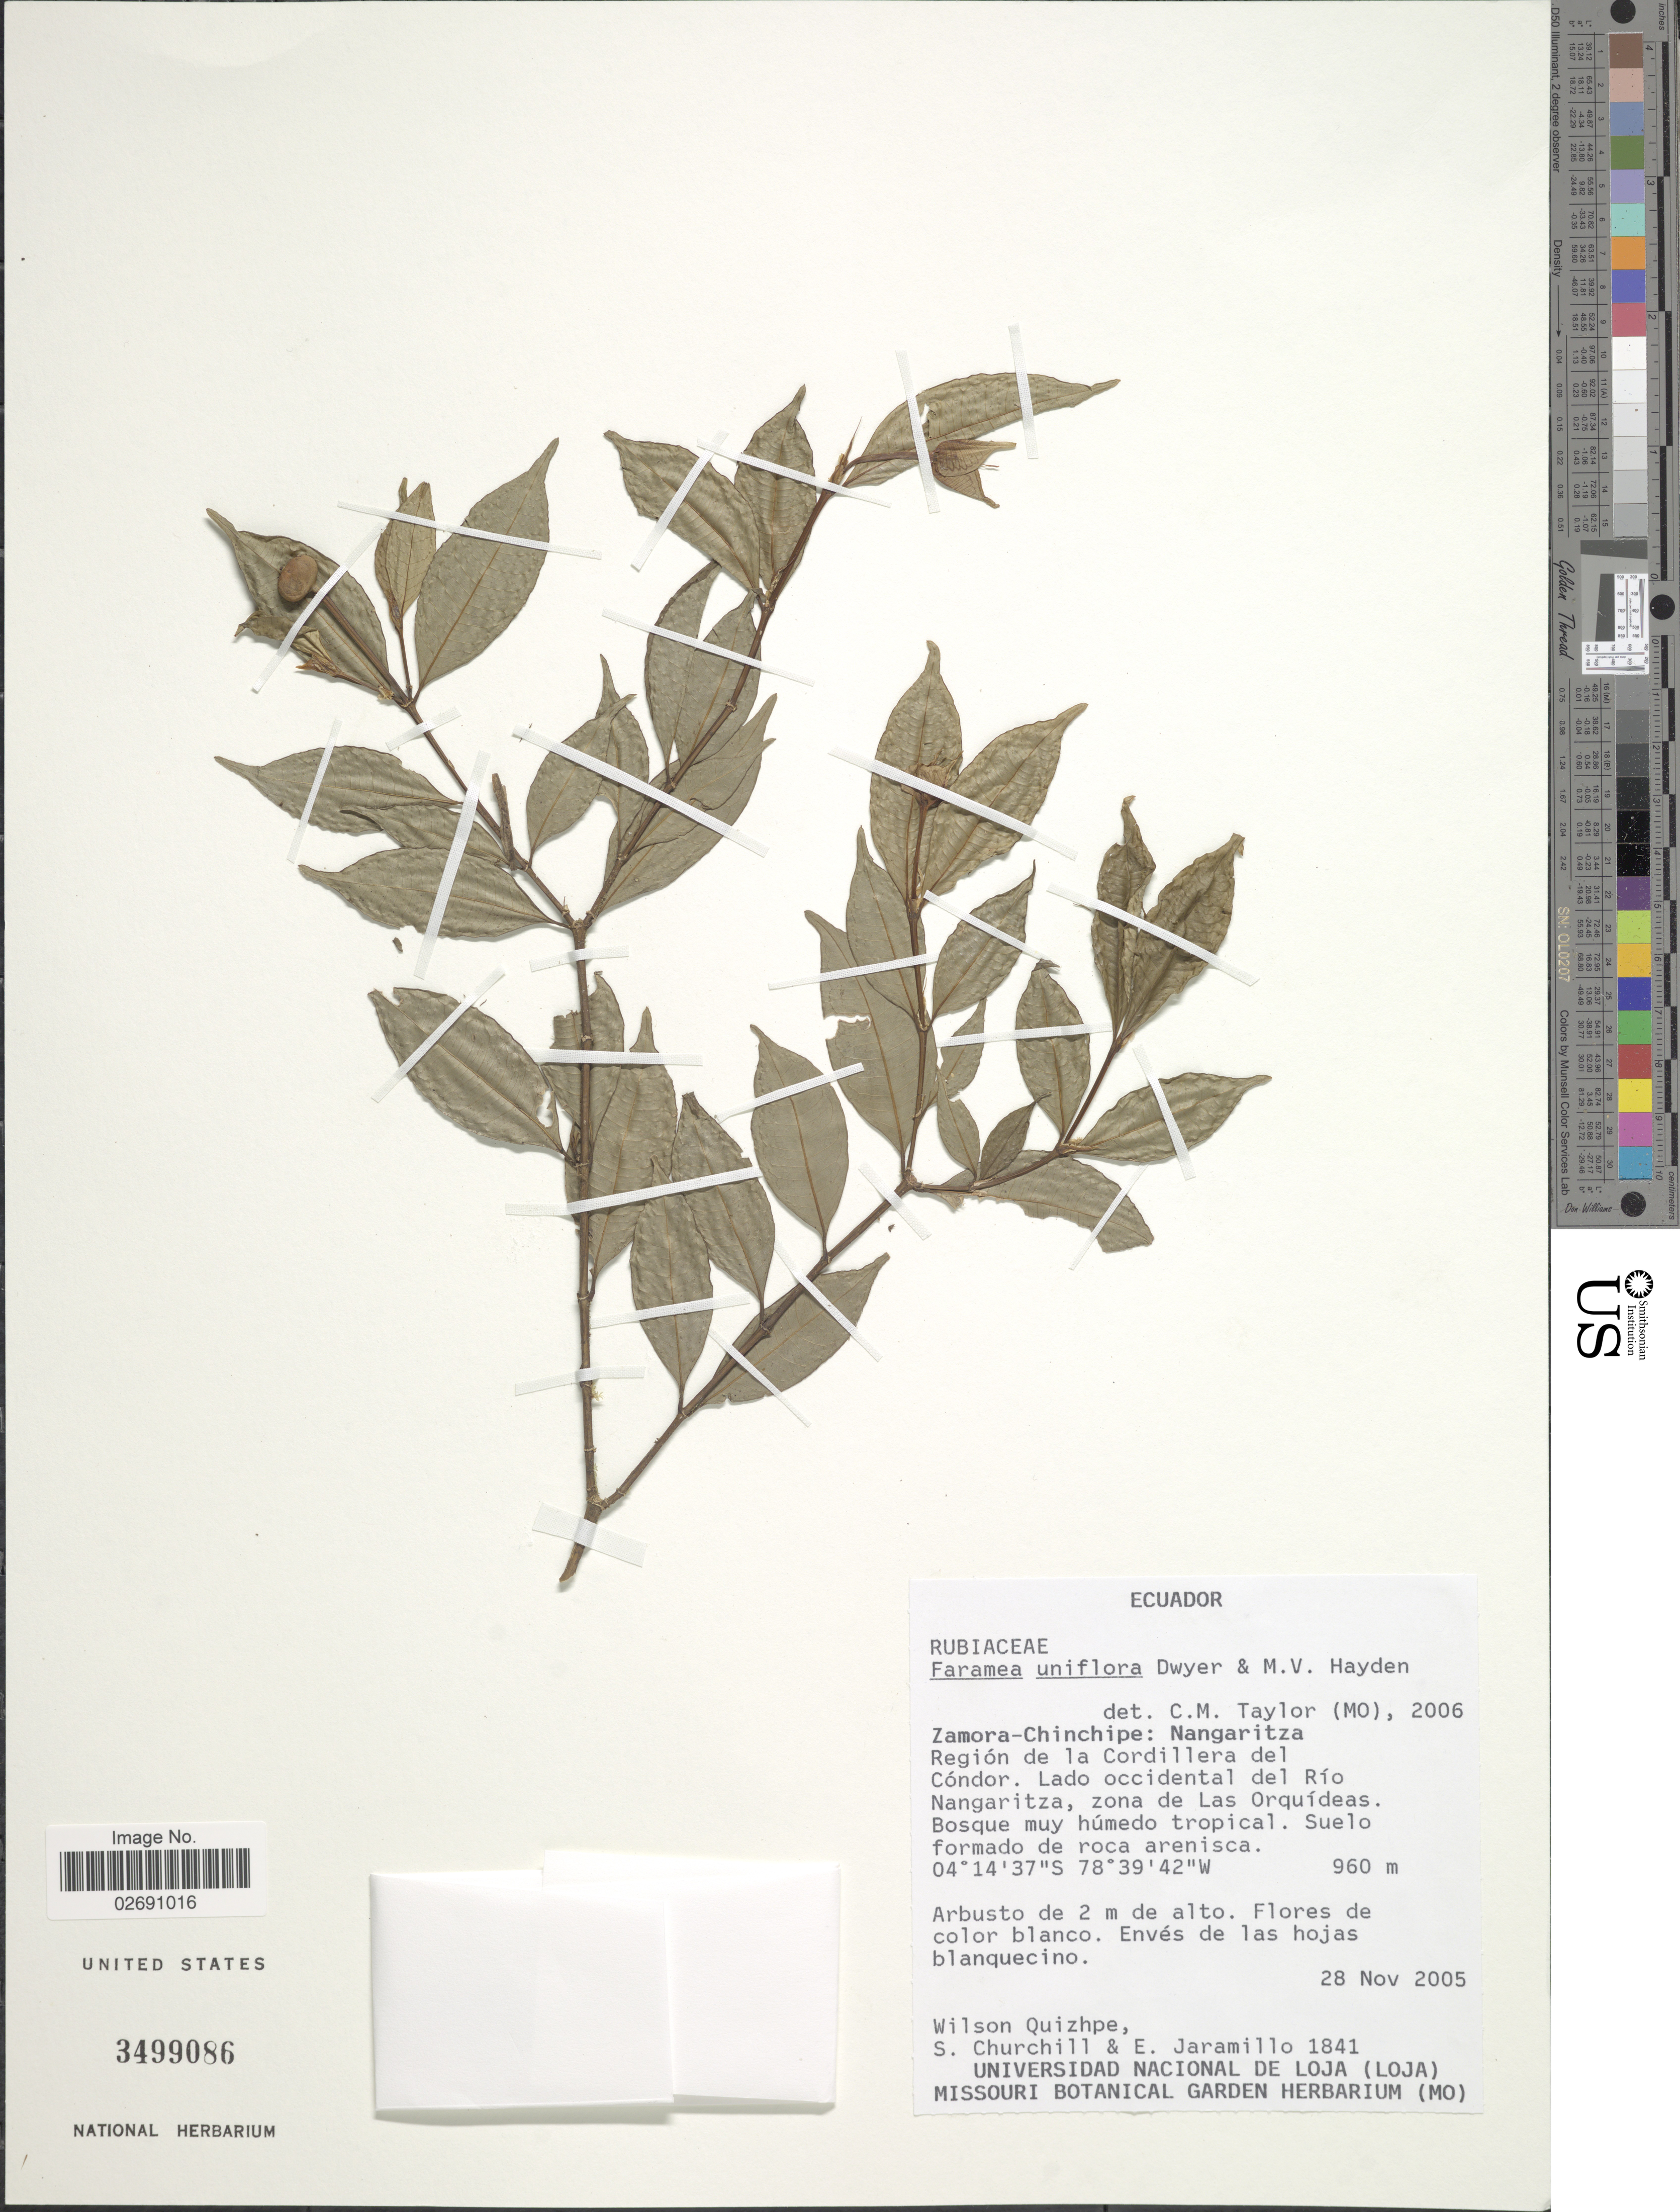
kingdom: Plantae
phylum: Tracheophyta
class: Magnoliopsida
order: Gentianales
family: Rubiaceae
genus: Faramea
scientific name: Faramea uniflora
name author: Dwyer & M.V. Hayden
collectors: W. Quizhpe, S. Churchill & E. Jaramillo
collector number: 1841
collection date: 2005-11-28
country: Ecuador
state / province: Zamora-Chinchipe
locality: Nangartiza, Region de la Cordillera del Condor, Lado occidental del Rio Nangaritza, zona de Las Orquideas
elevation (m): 960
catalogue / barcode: US 3499086